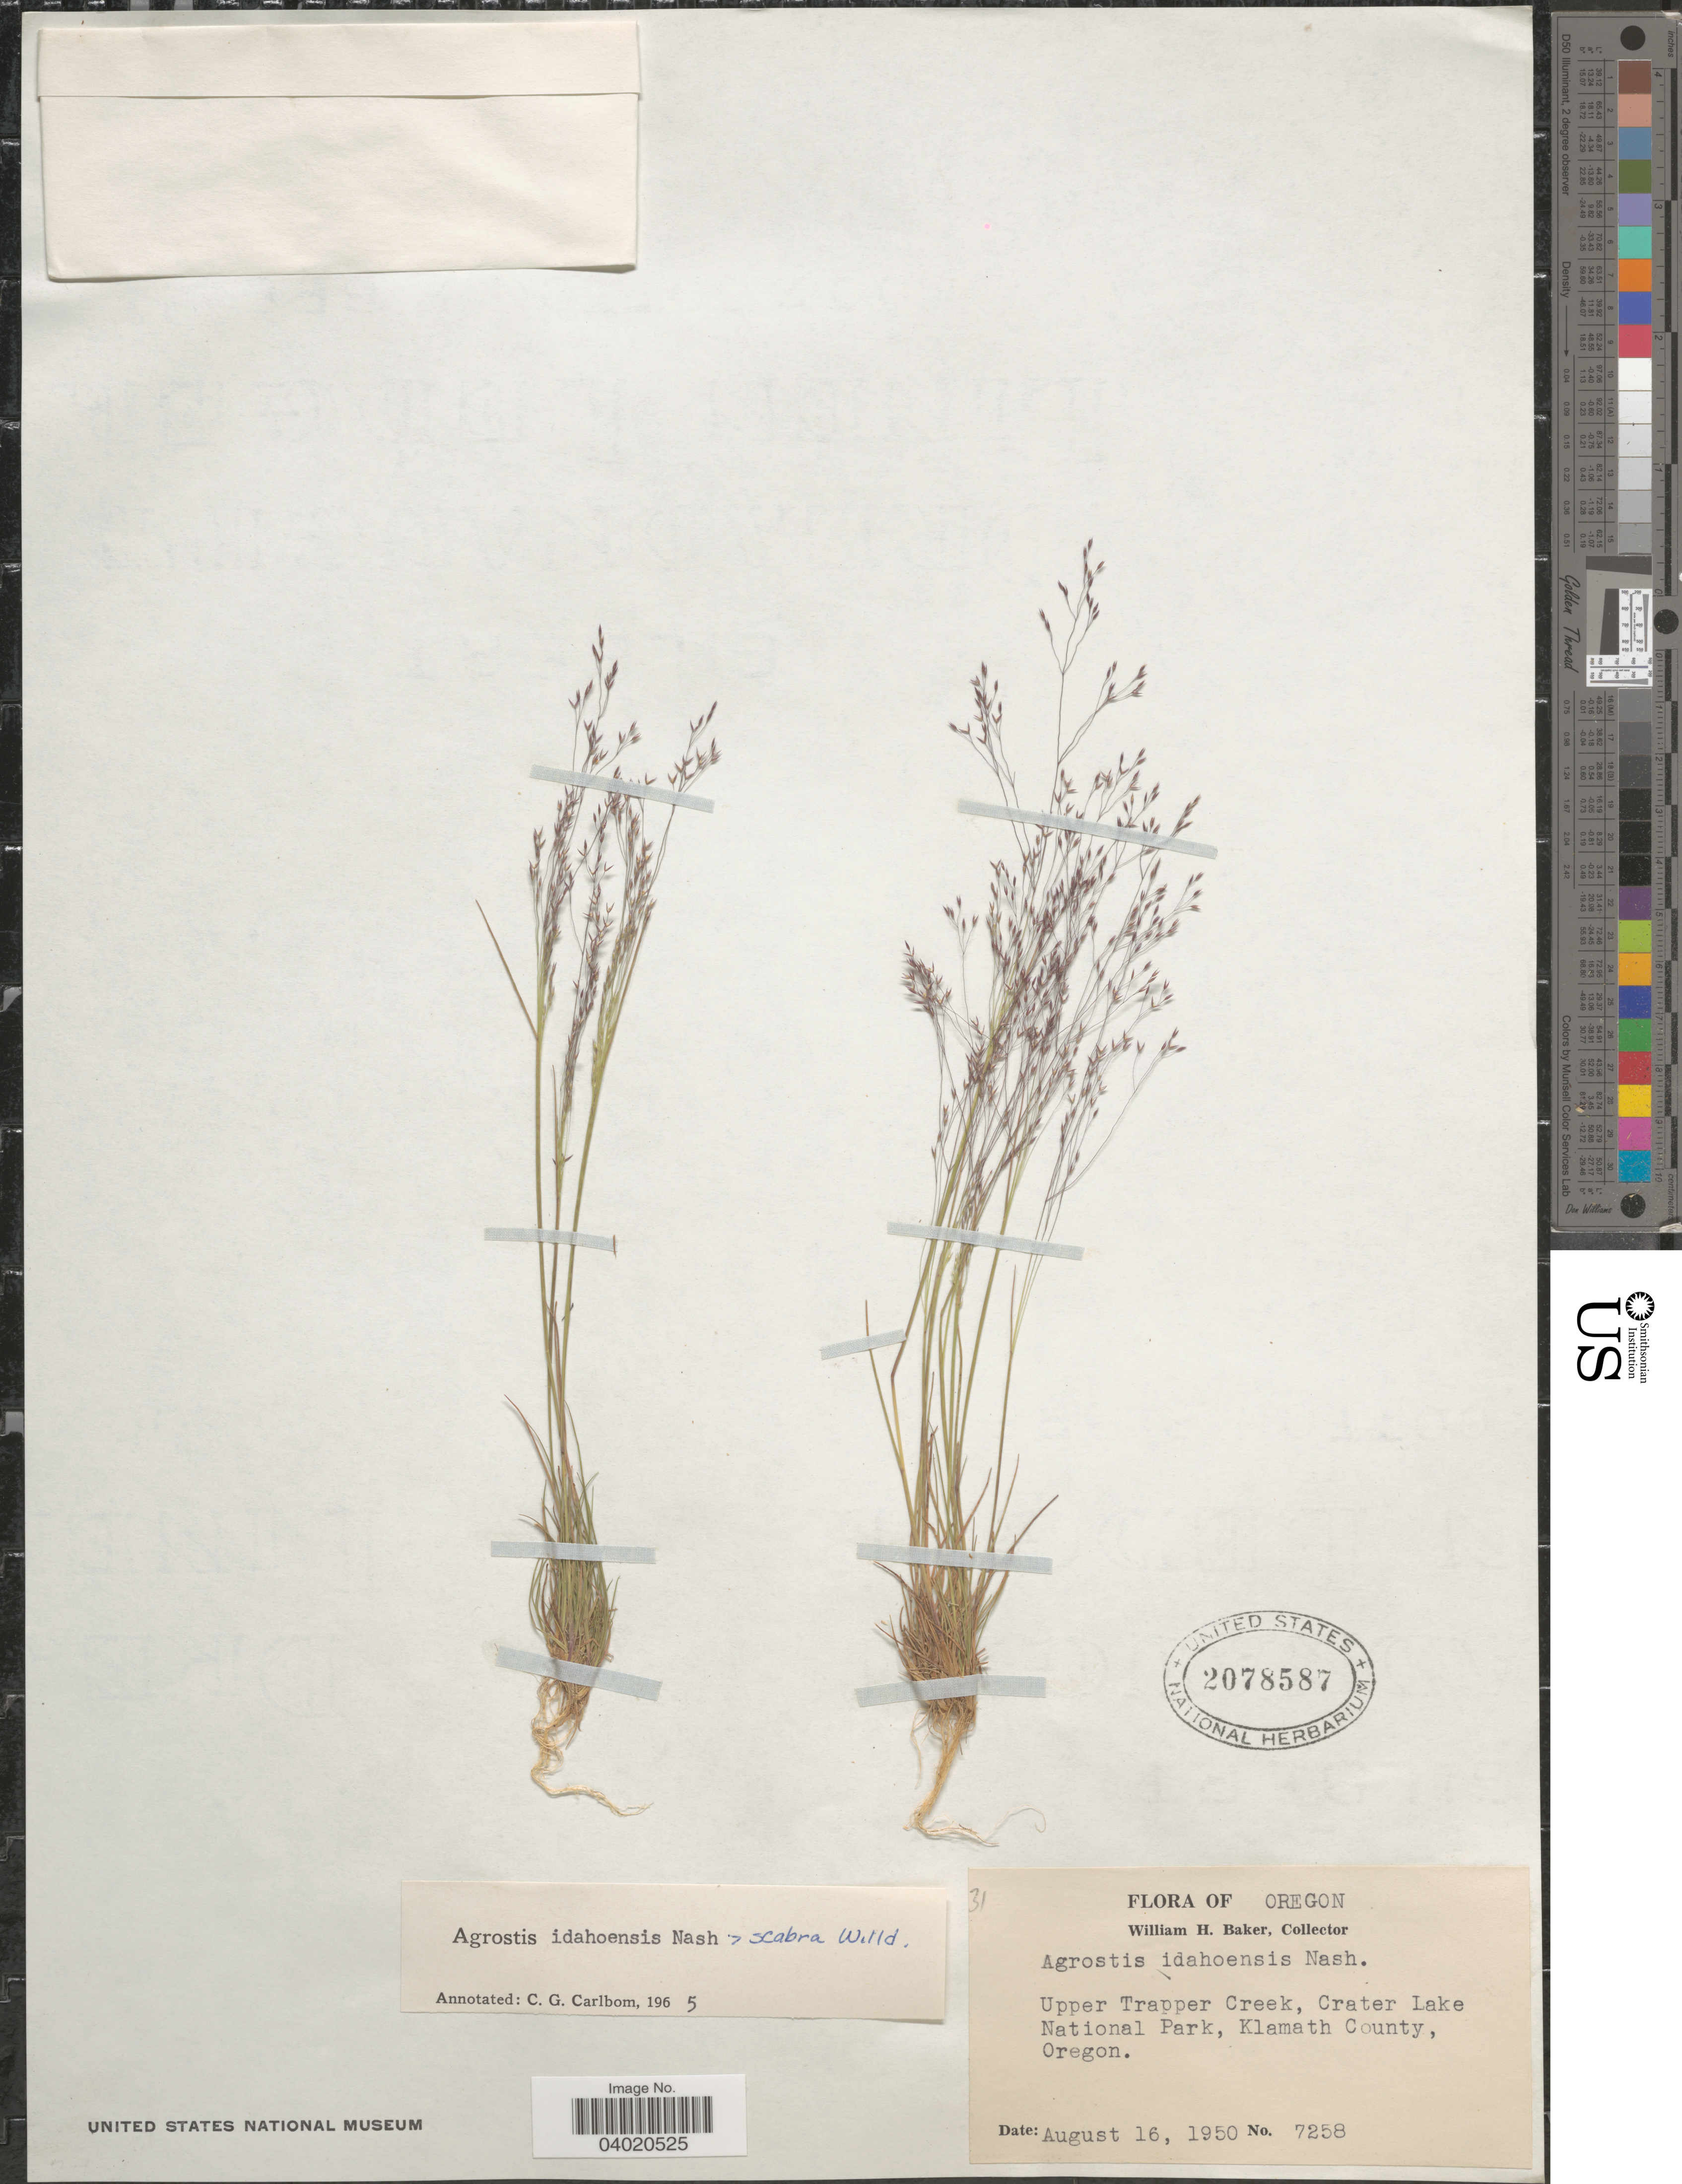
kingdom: Plantae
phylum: Tracheophyta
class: Liliopsida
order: Poales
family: Poaceae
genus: Agrostis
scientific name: Agrostis idahoensis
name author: Nash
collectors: W. H. Baker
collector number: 7258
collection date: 1950-08-16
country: United States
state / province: Oregon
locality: Upper Trapper Creek, Crater Lake National Park, Klamath County.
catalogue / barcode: US 2078587